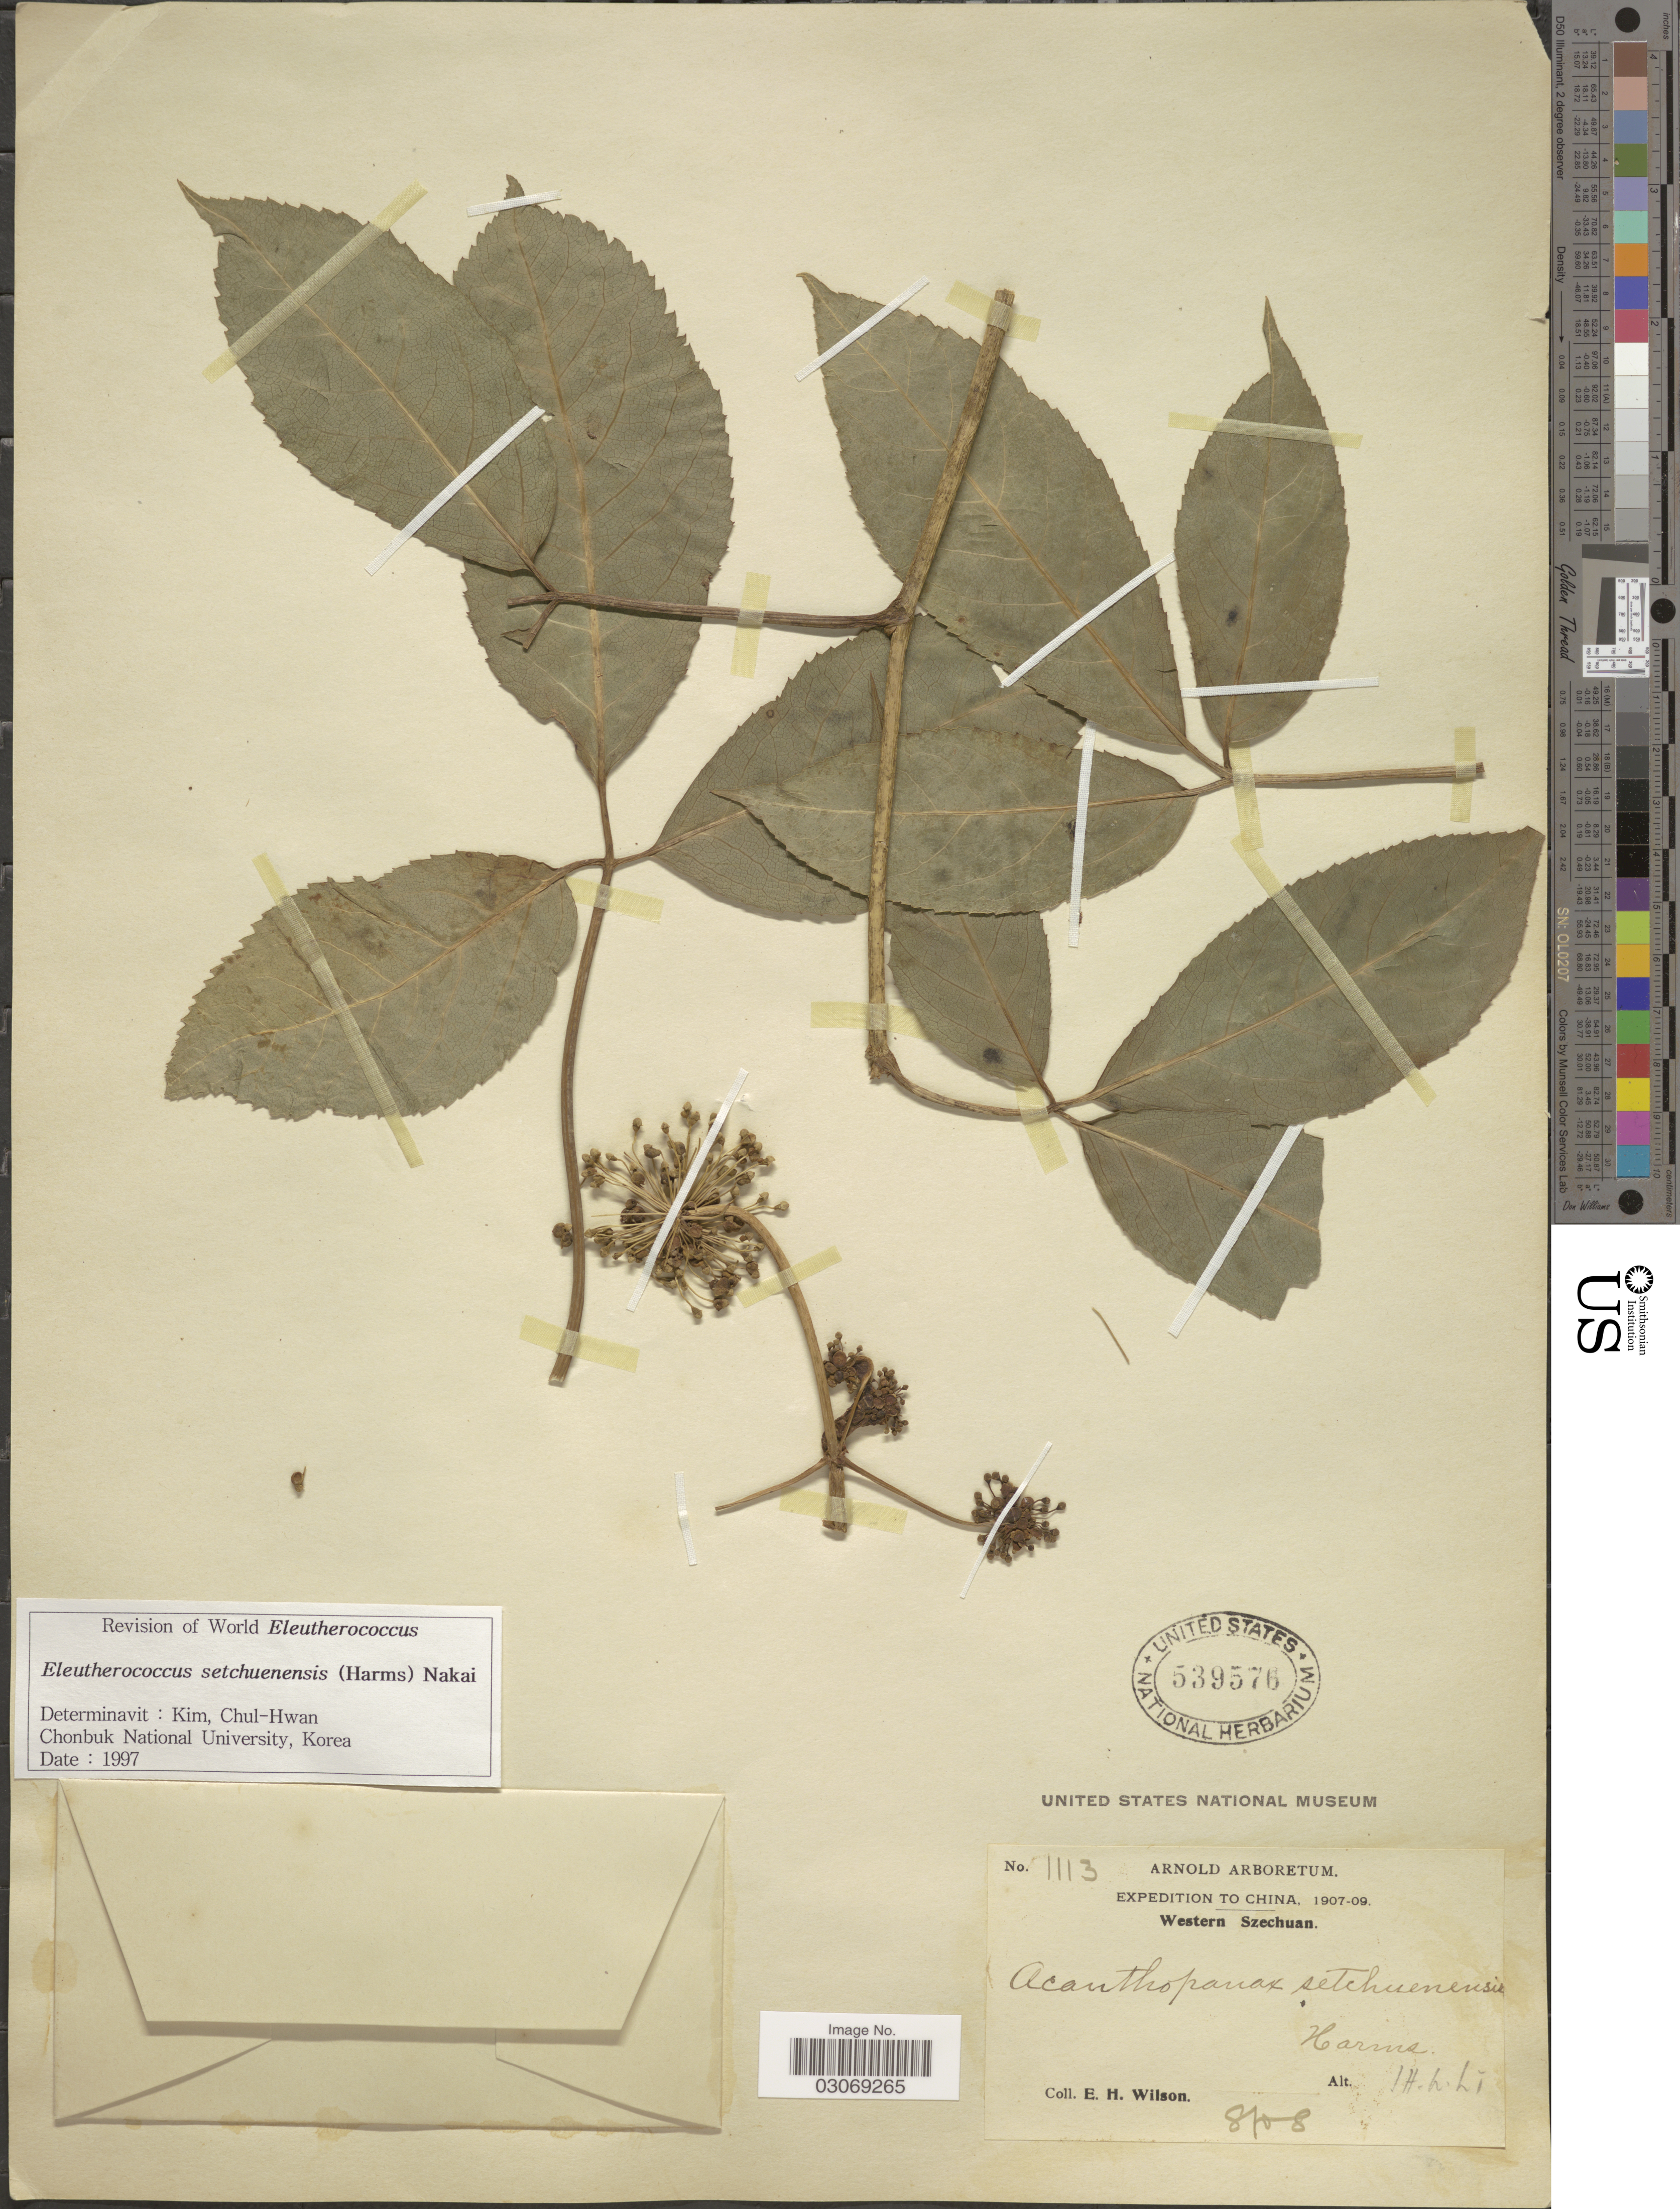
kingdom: Plantae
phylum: Tracheophyta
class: Magnoliopsida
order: Apiales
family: Araliaceae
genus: Eleutherococcus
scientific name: Eleutherococcus setchuenensis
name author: (Harms) Nakai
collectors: E. Wilson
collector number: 1113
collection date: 1908-08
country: China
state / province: Sichuan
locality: Western Szechuan.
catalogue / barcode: US 539576